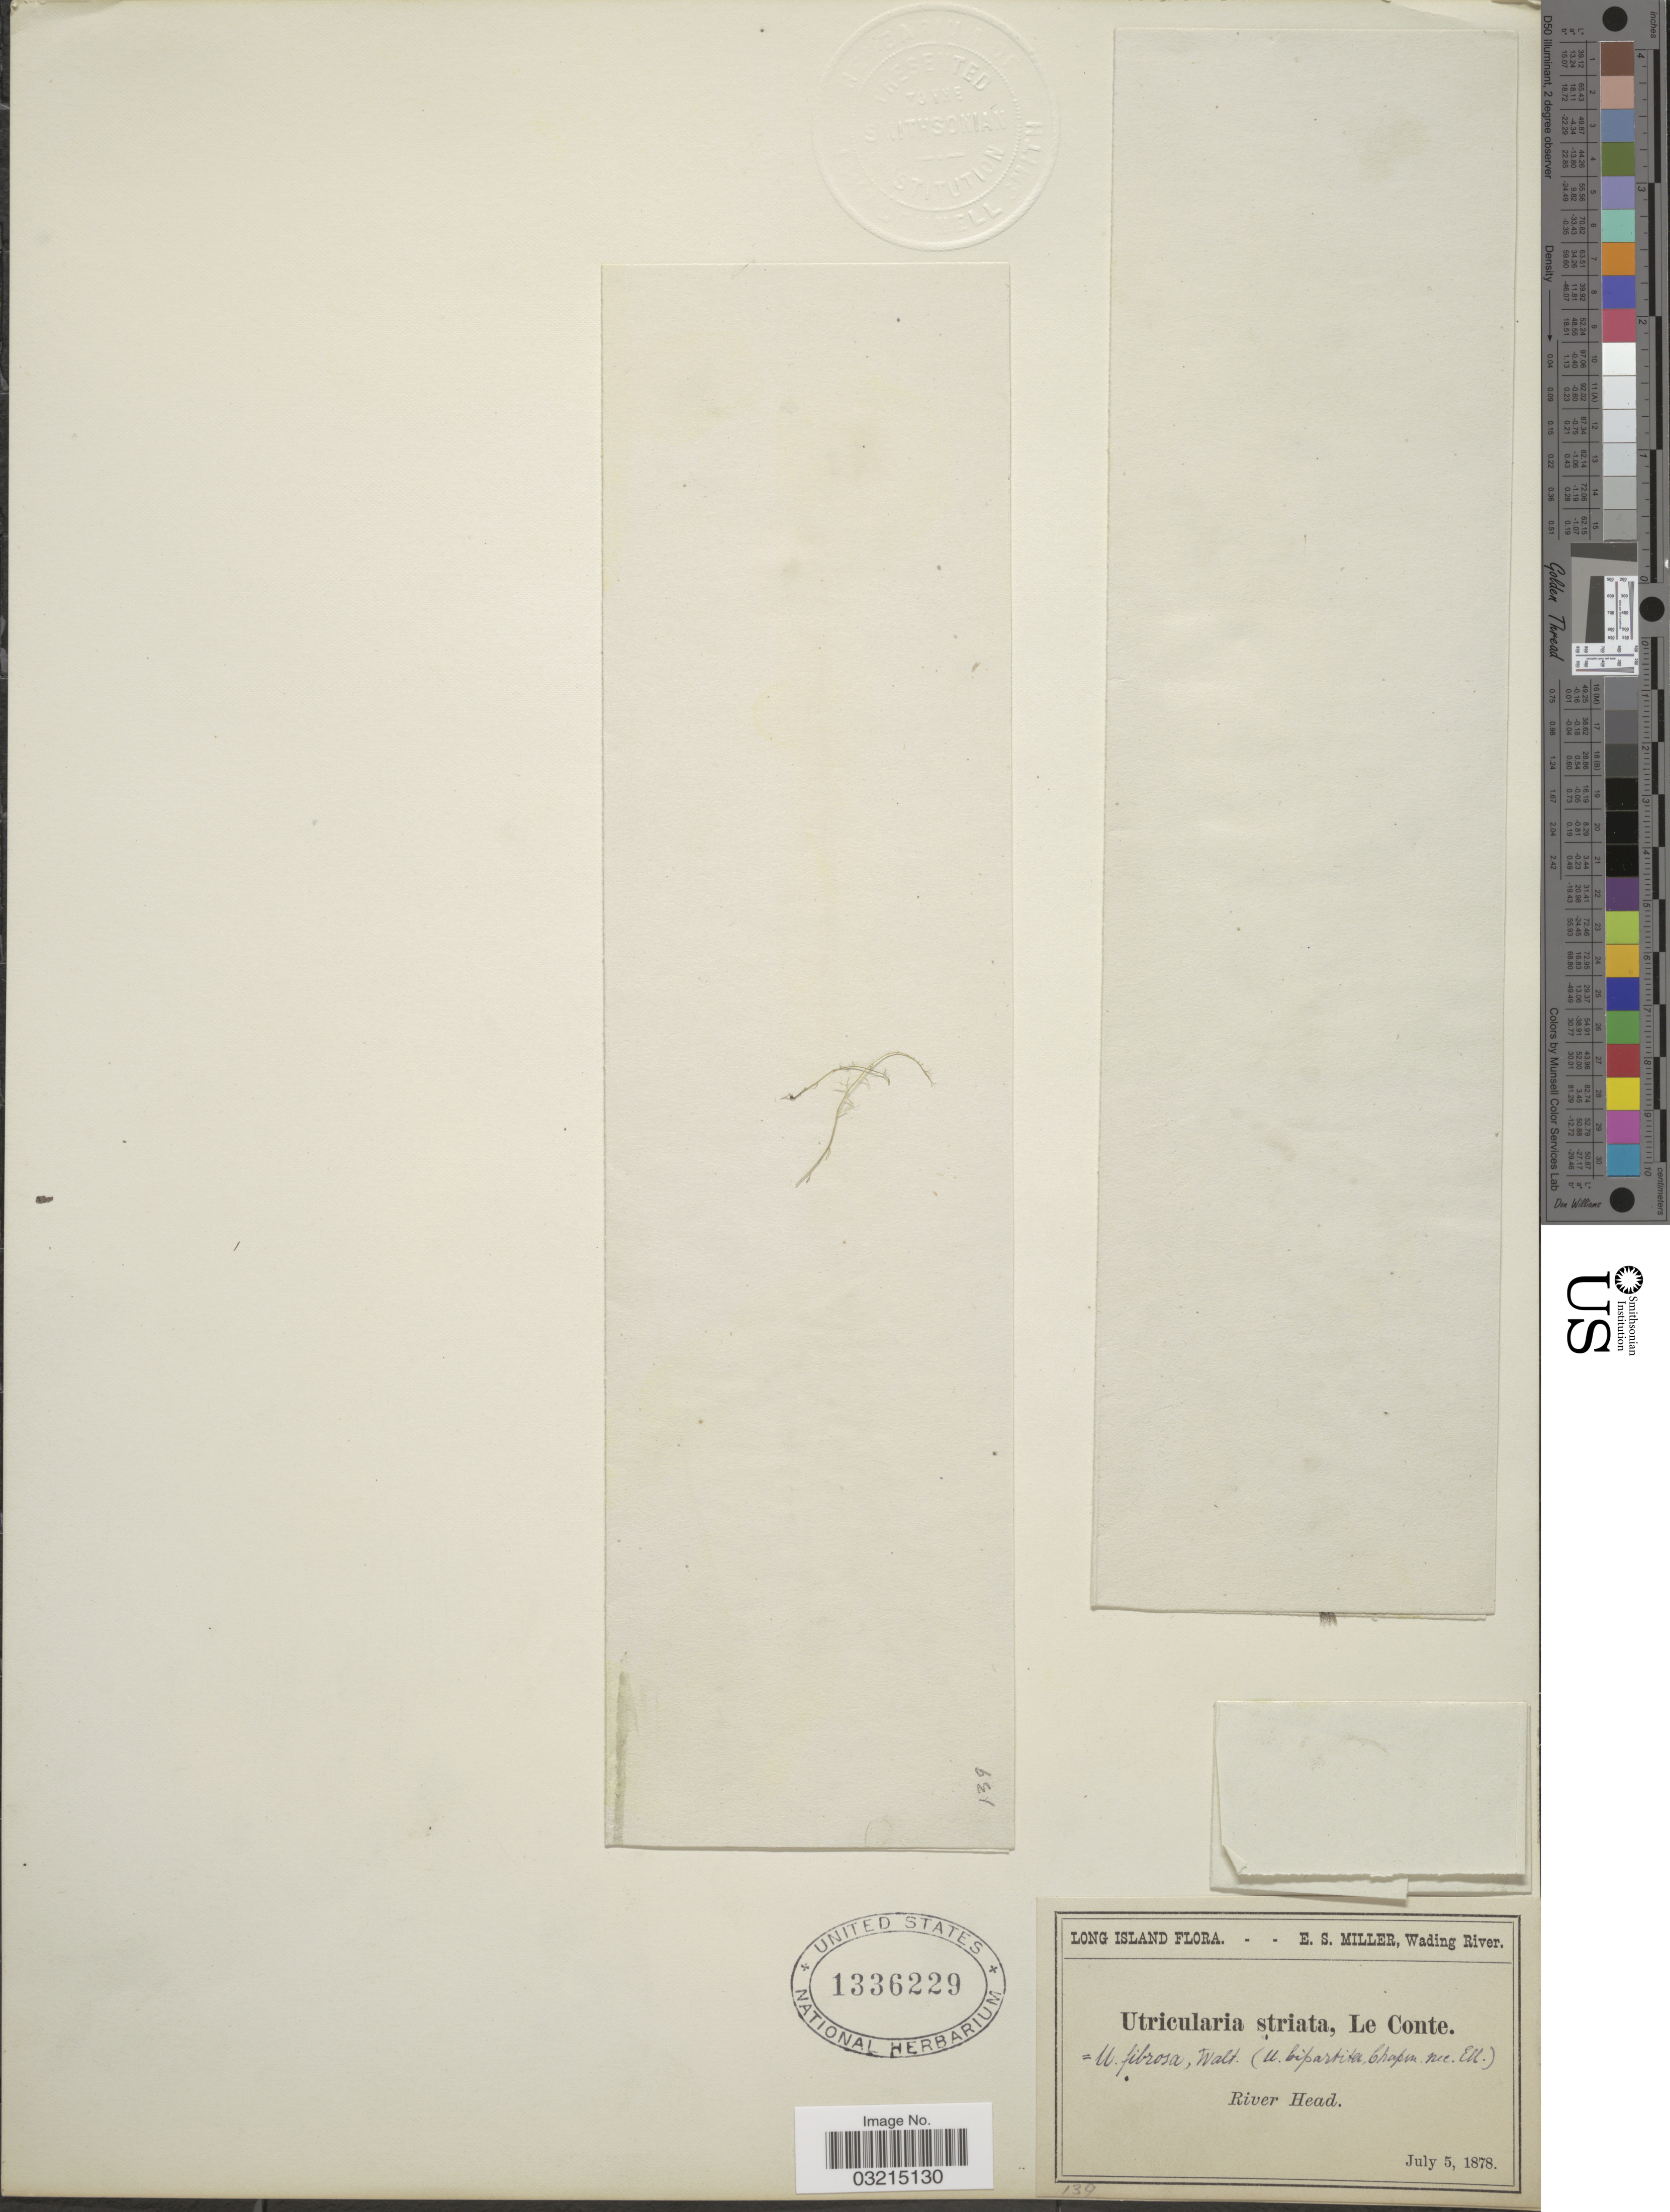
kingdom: Plantae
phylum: Tracheophyta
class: Magnoliopsida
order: Lamiales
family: Lentibulariaceae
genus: Utricularia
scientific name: Utricularia gibba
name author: L.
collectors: E. S. Miller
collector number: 139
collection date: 1878-07-05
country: United States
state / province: New York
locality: Long Island. River Head. Wading River.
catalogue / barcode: US 1336229